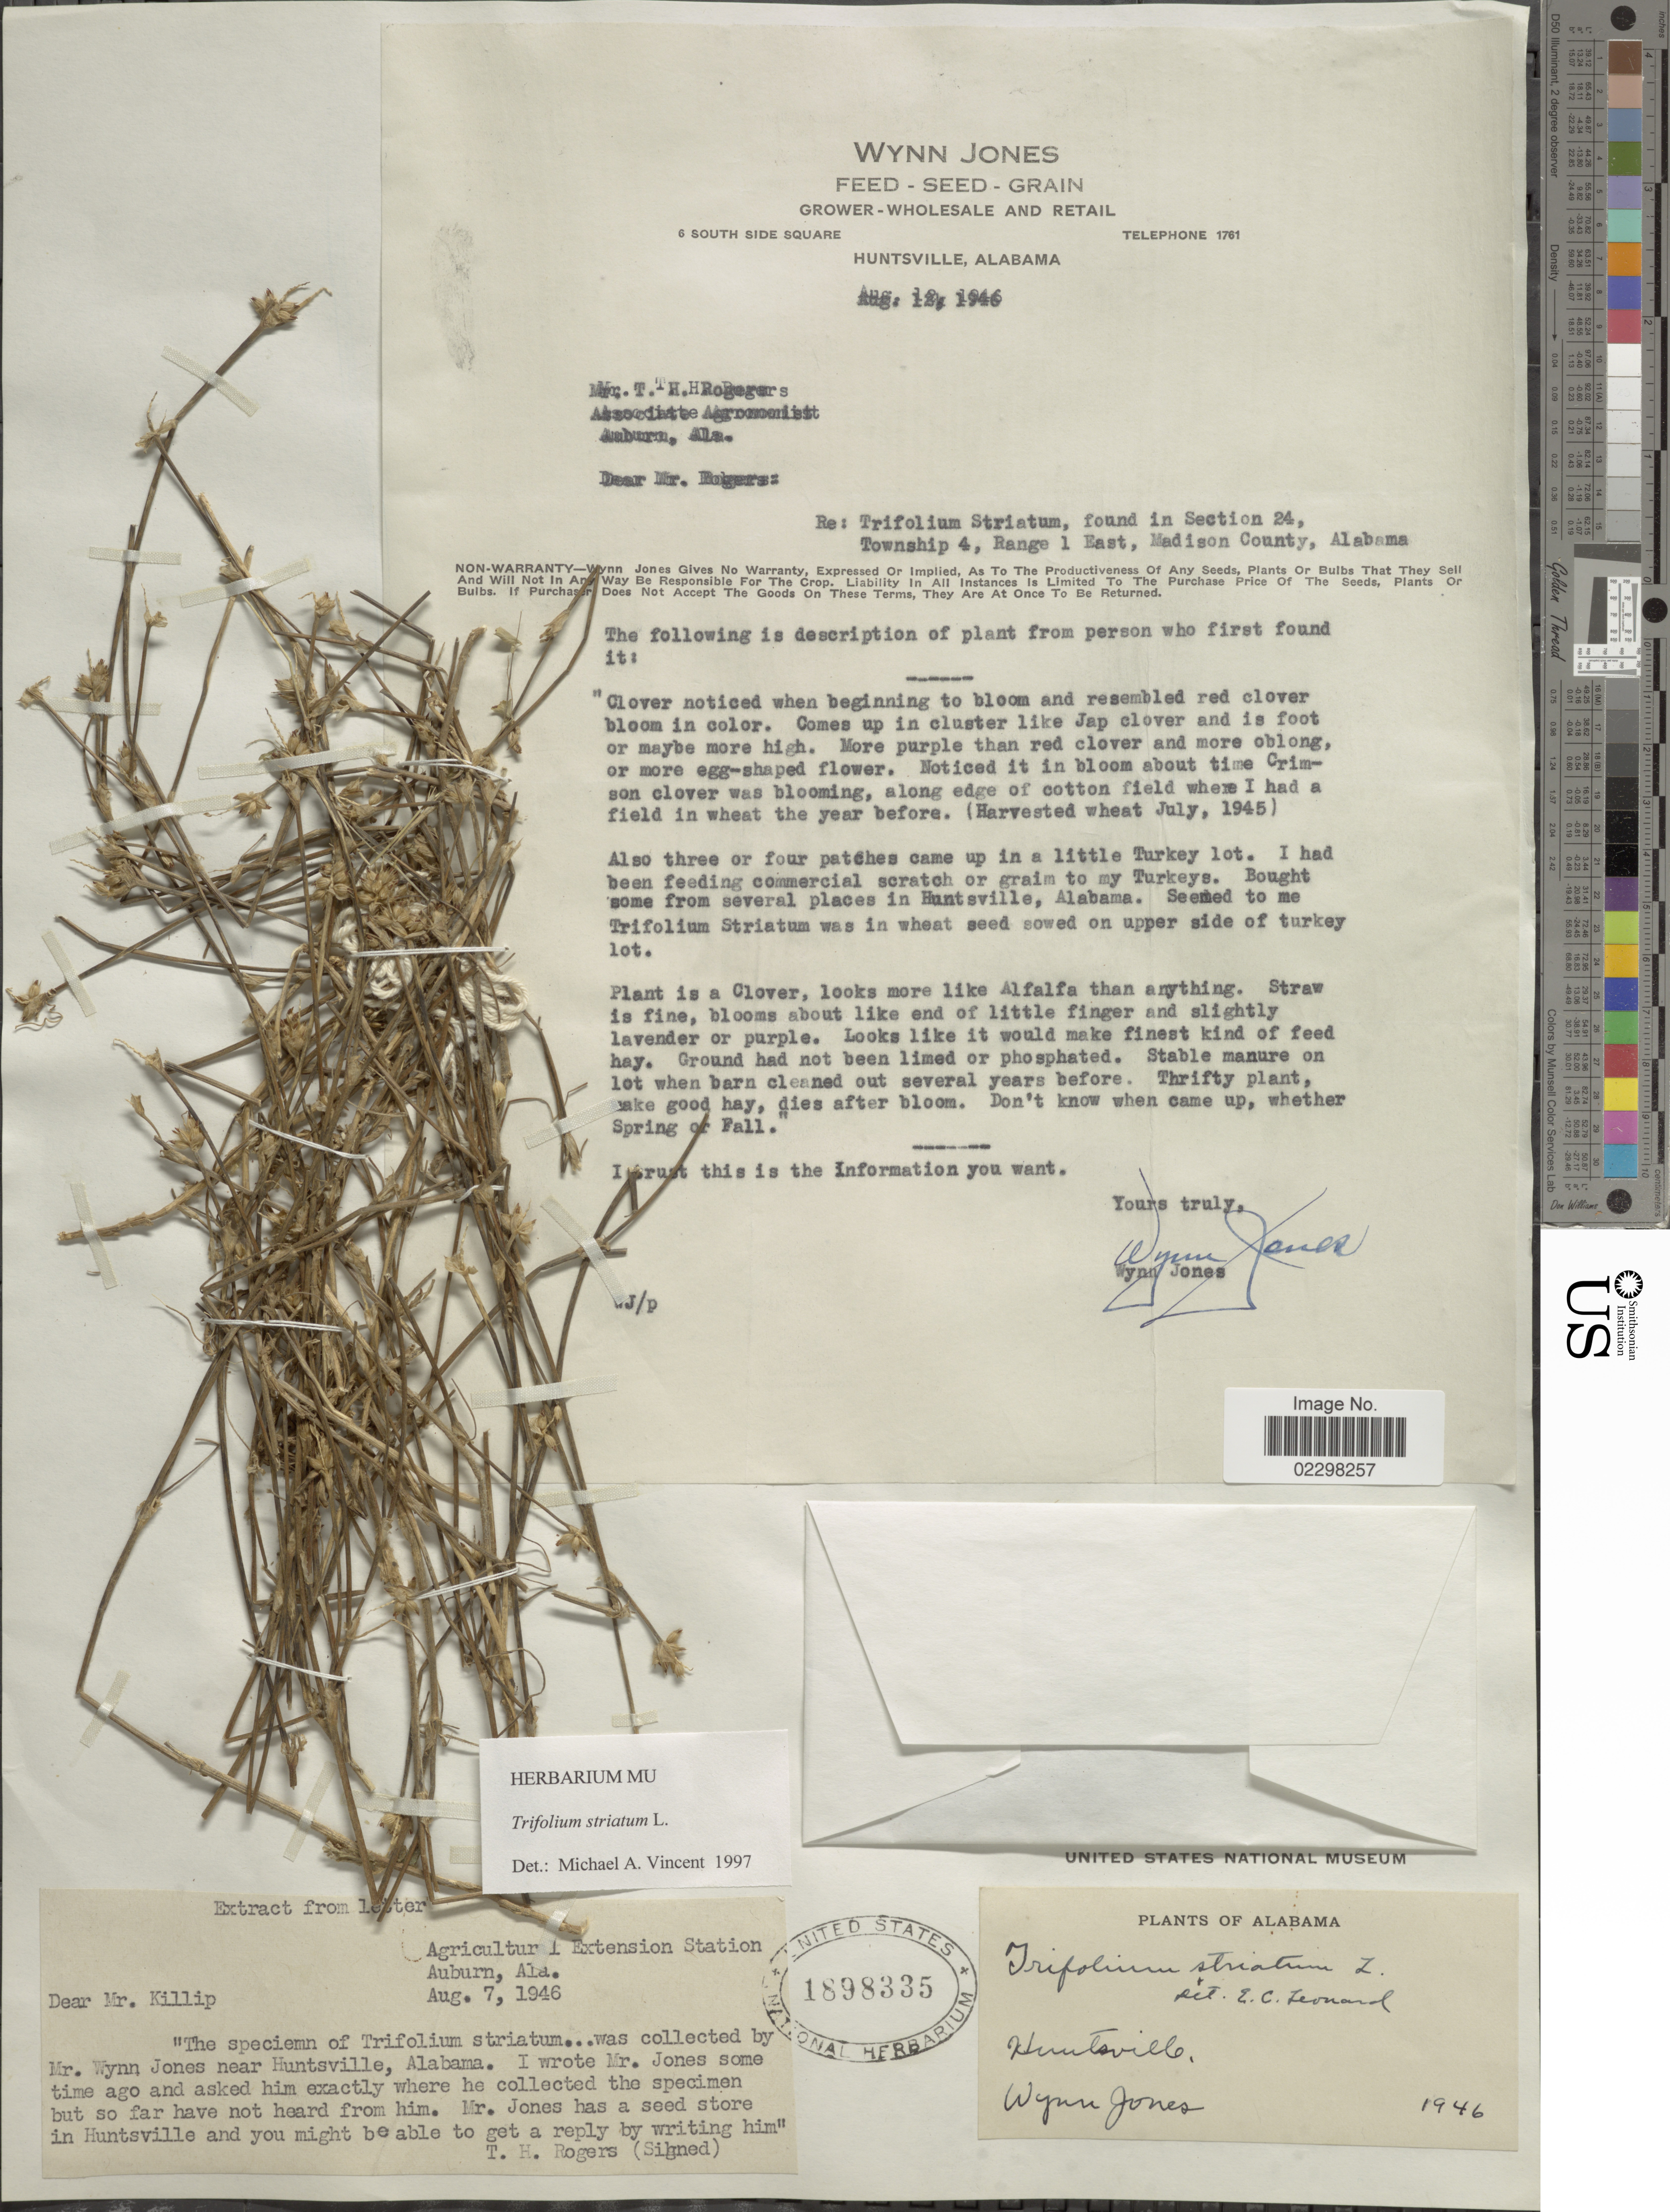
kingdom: Plantae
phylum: Tracheophyta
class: Magnoliopsida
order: Fabales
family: Fabaceae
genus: Trifolium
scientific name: Trifolium striatum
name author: L.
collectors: W. Jones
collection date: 1946-08-07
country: United States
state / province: Alabama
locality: Huntsville.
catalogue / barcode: US 1898335